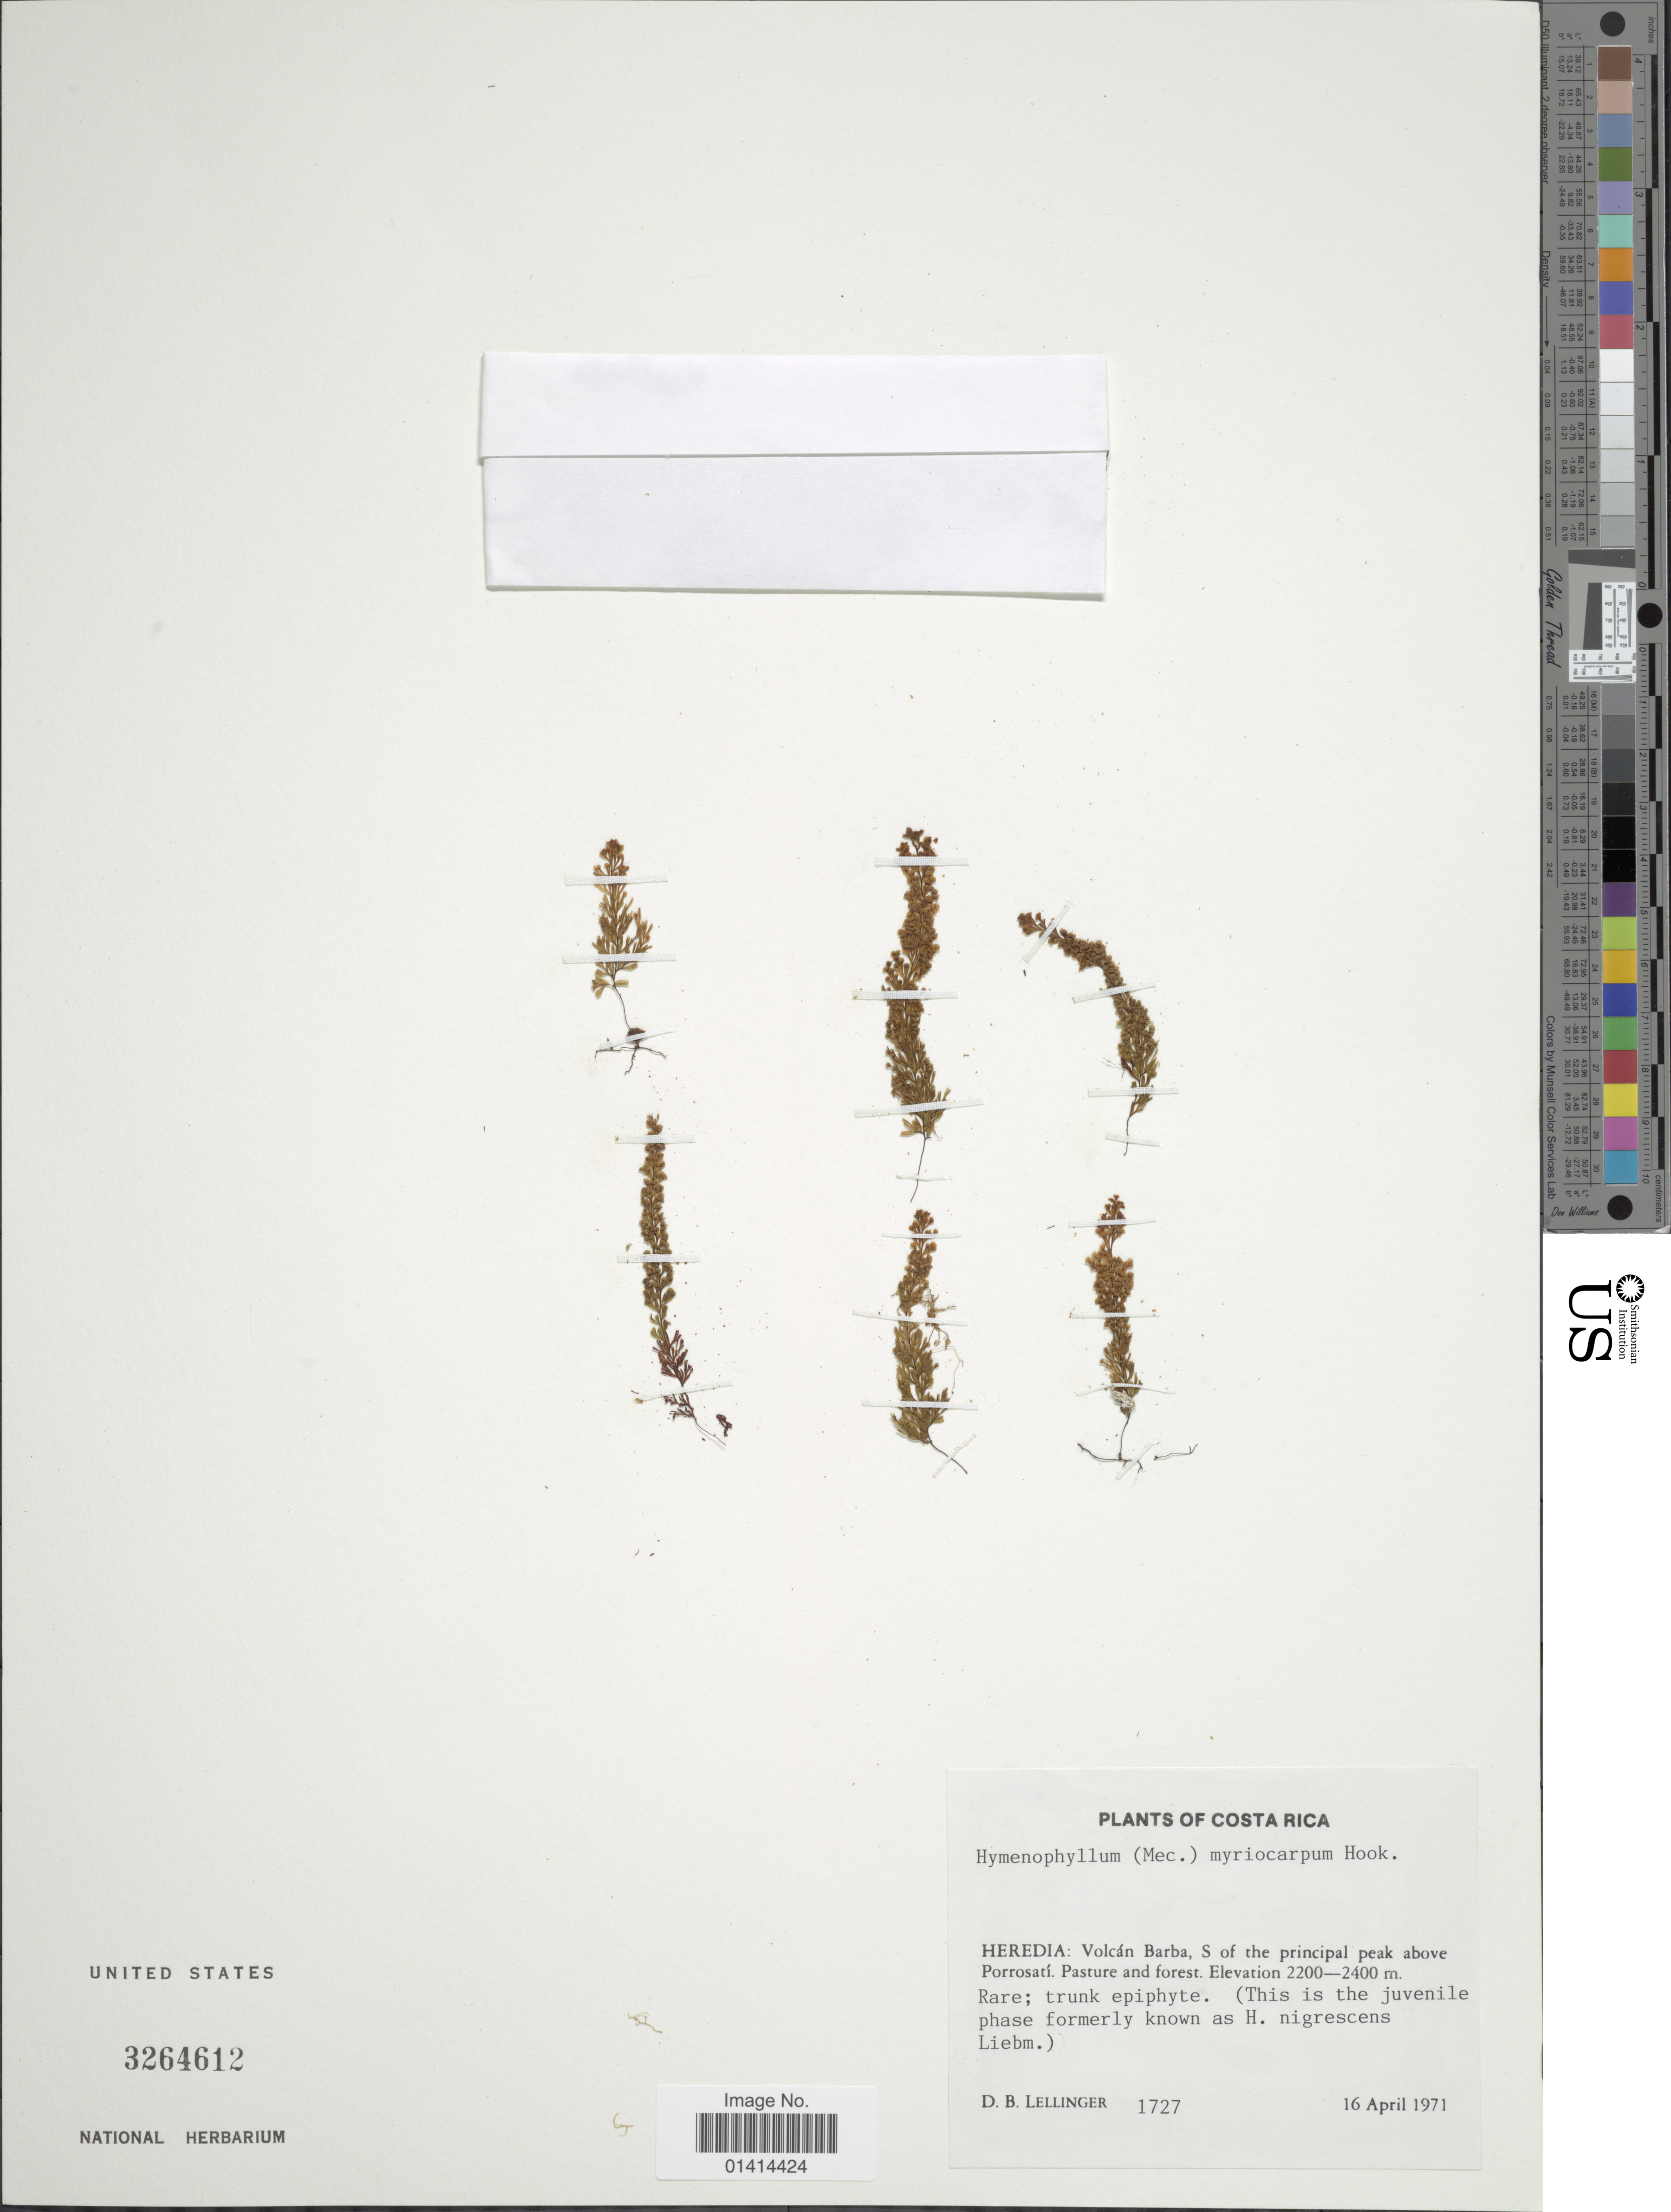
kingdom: Plantae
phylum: Tracheophyta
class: Polypodiopsida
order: Hymenophyllales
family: Hymenophyllaceae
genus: Hymenophyllum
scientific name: Hymenophyllum myriocarpum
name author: Hook.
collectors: D. B. Lellinger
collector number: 1727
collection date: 1971-04-16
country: Costa Rica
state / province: Heredia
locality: Volcán Barba, S of the principal peak above Porrosatí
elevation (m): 2200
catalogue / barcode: US 3264612